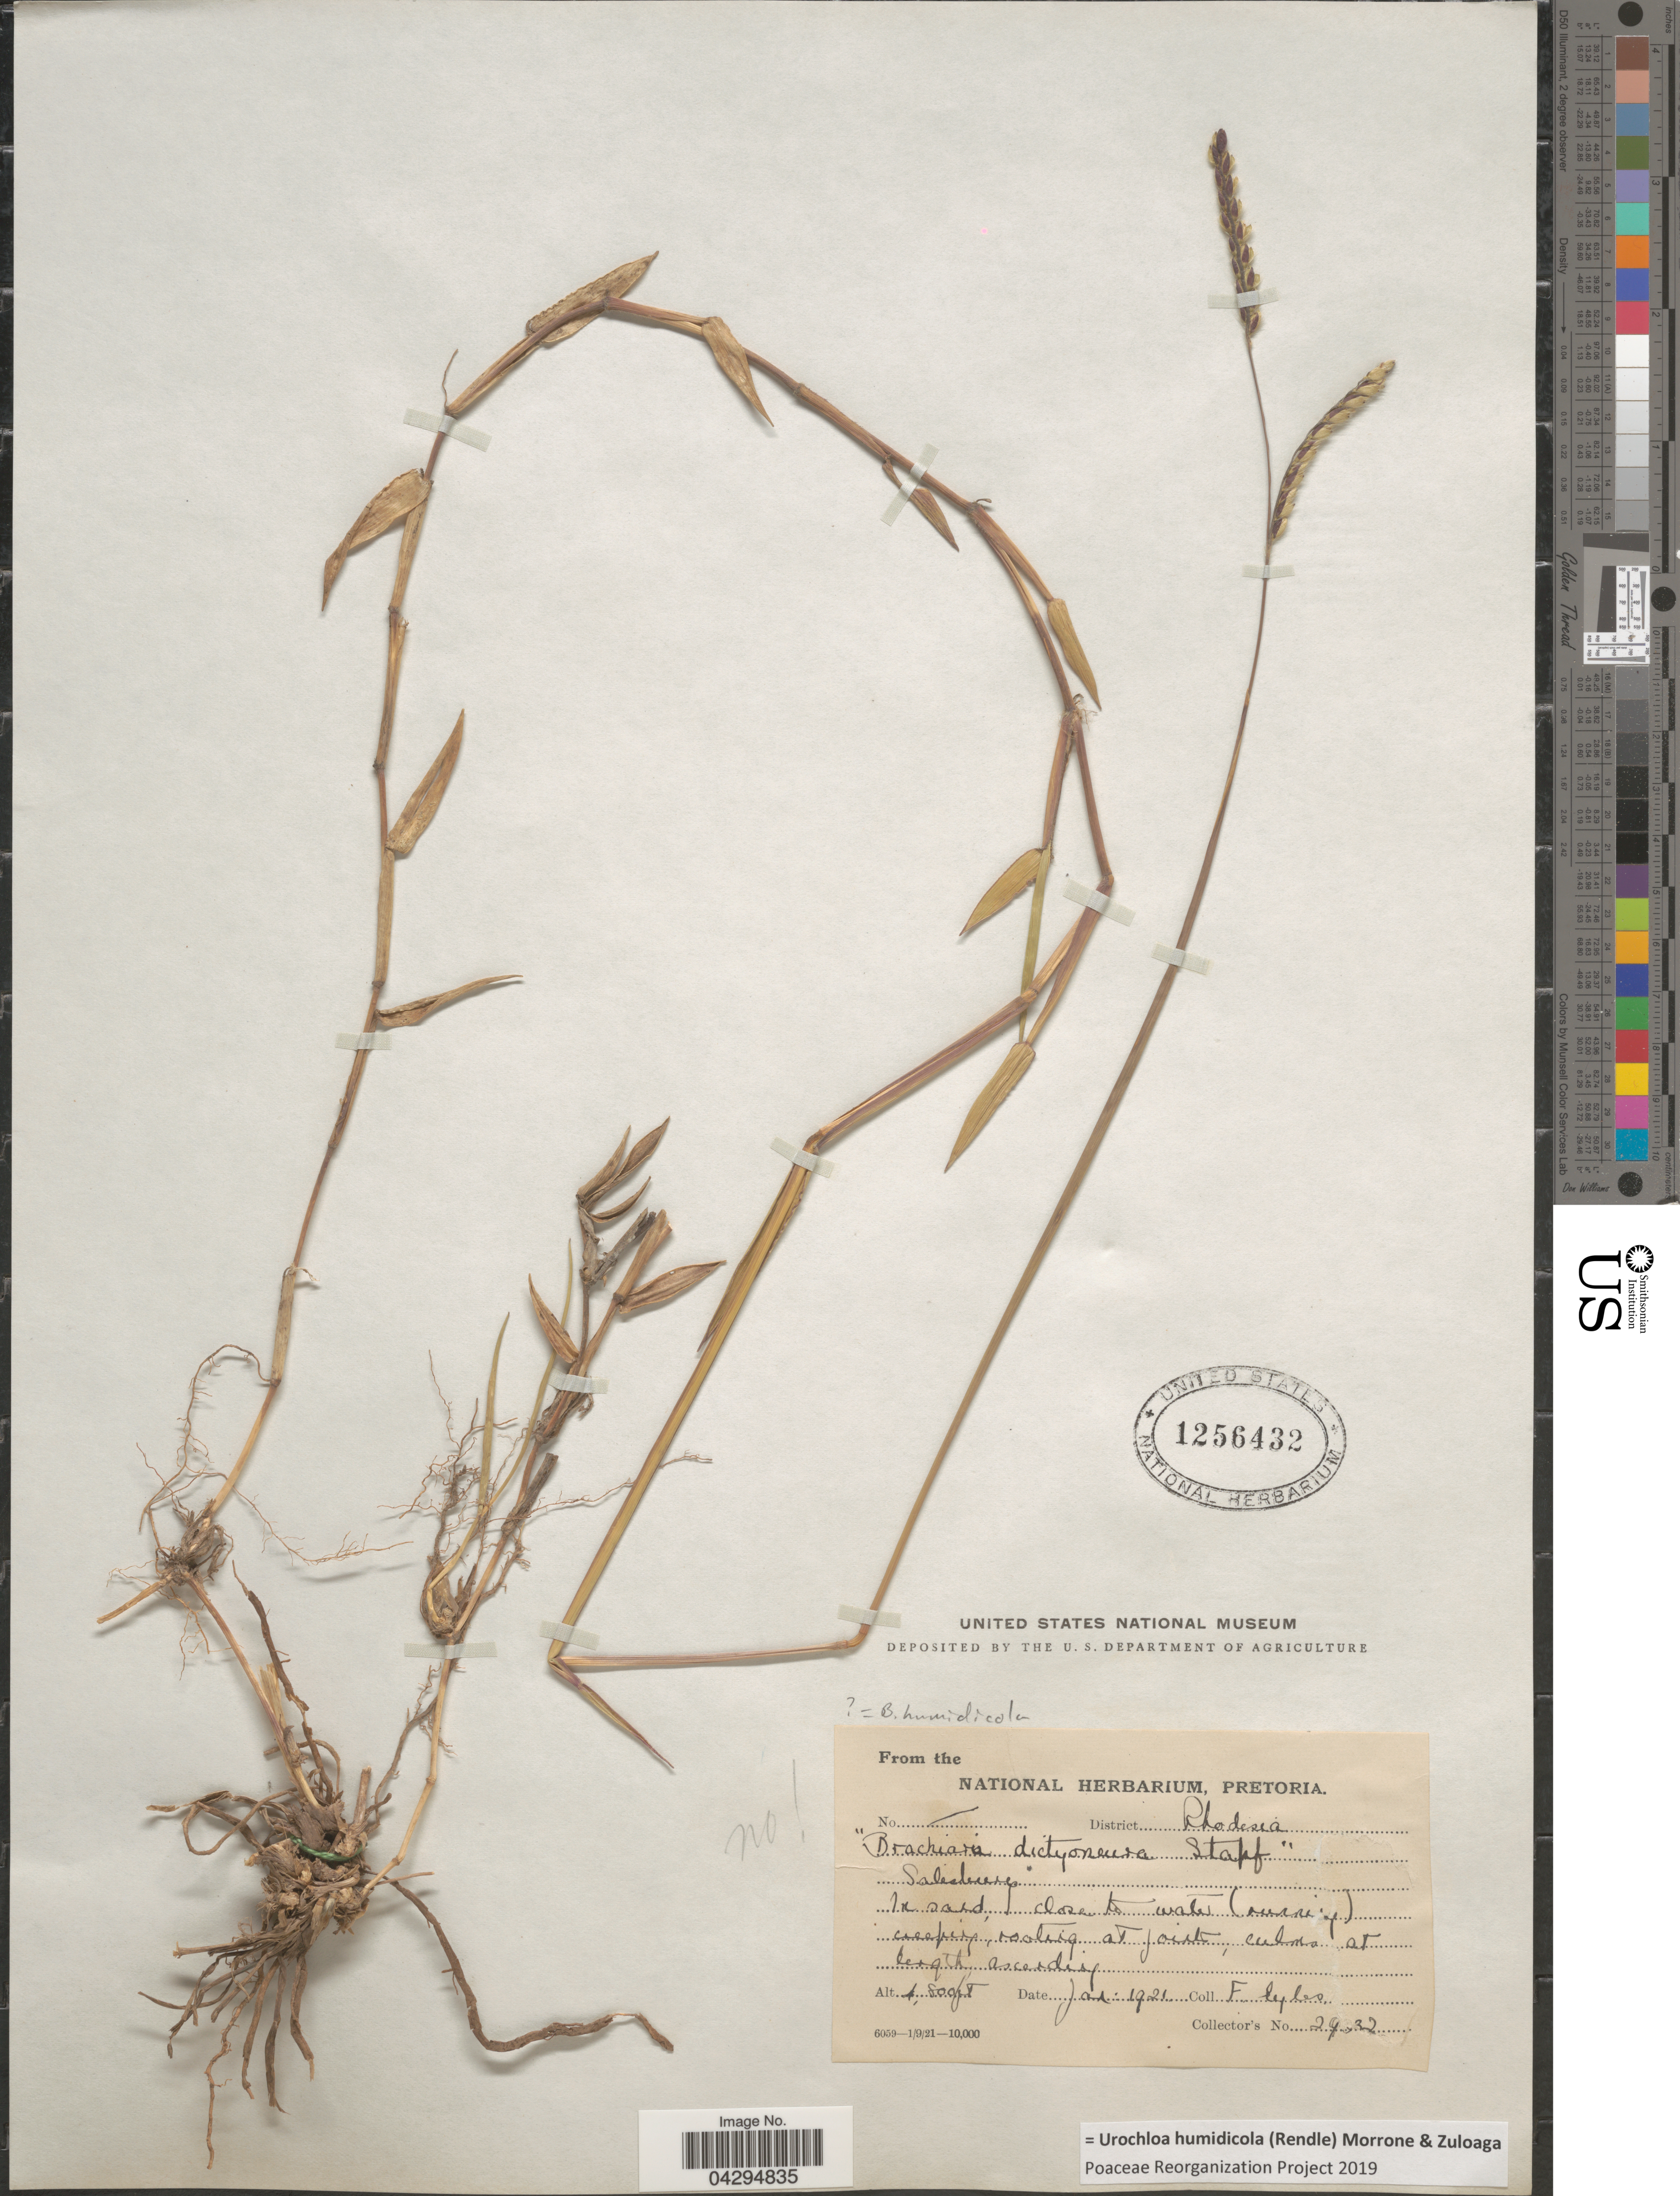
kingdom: Plantae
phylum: Tracheophyta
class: Liliopsida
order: Poales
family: Poaceae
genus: Urochloa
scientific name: Urochloa humidicola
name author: (Rendle) Morrone & Zuloaga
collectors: F. Eyles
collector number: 29!32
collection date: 1921-01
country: Zimbabwe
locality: District Rhodesia. Salisbury.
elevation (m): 549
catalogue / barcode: US 1256432